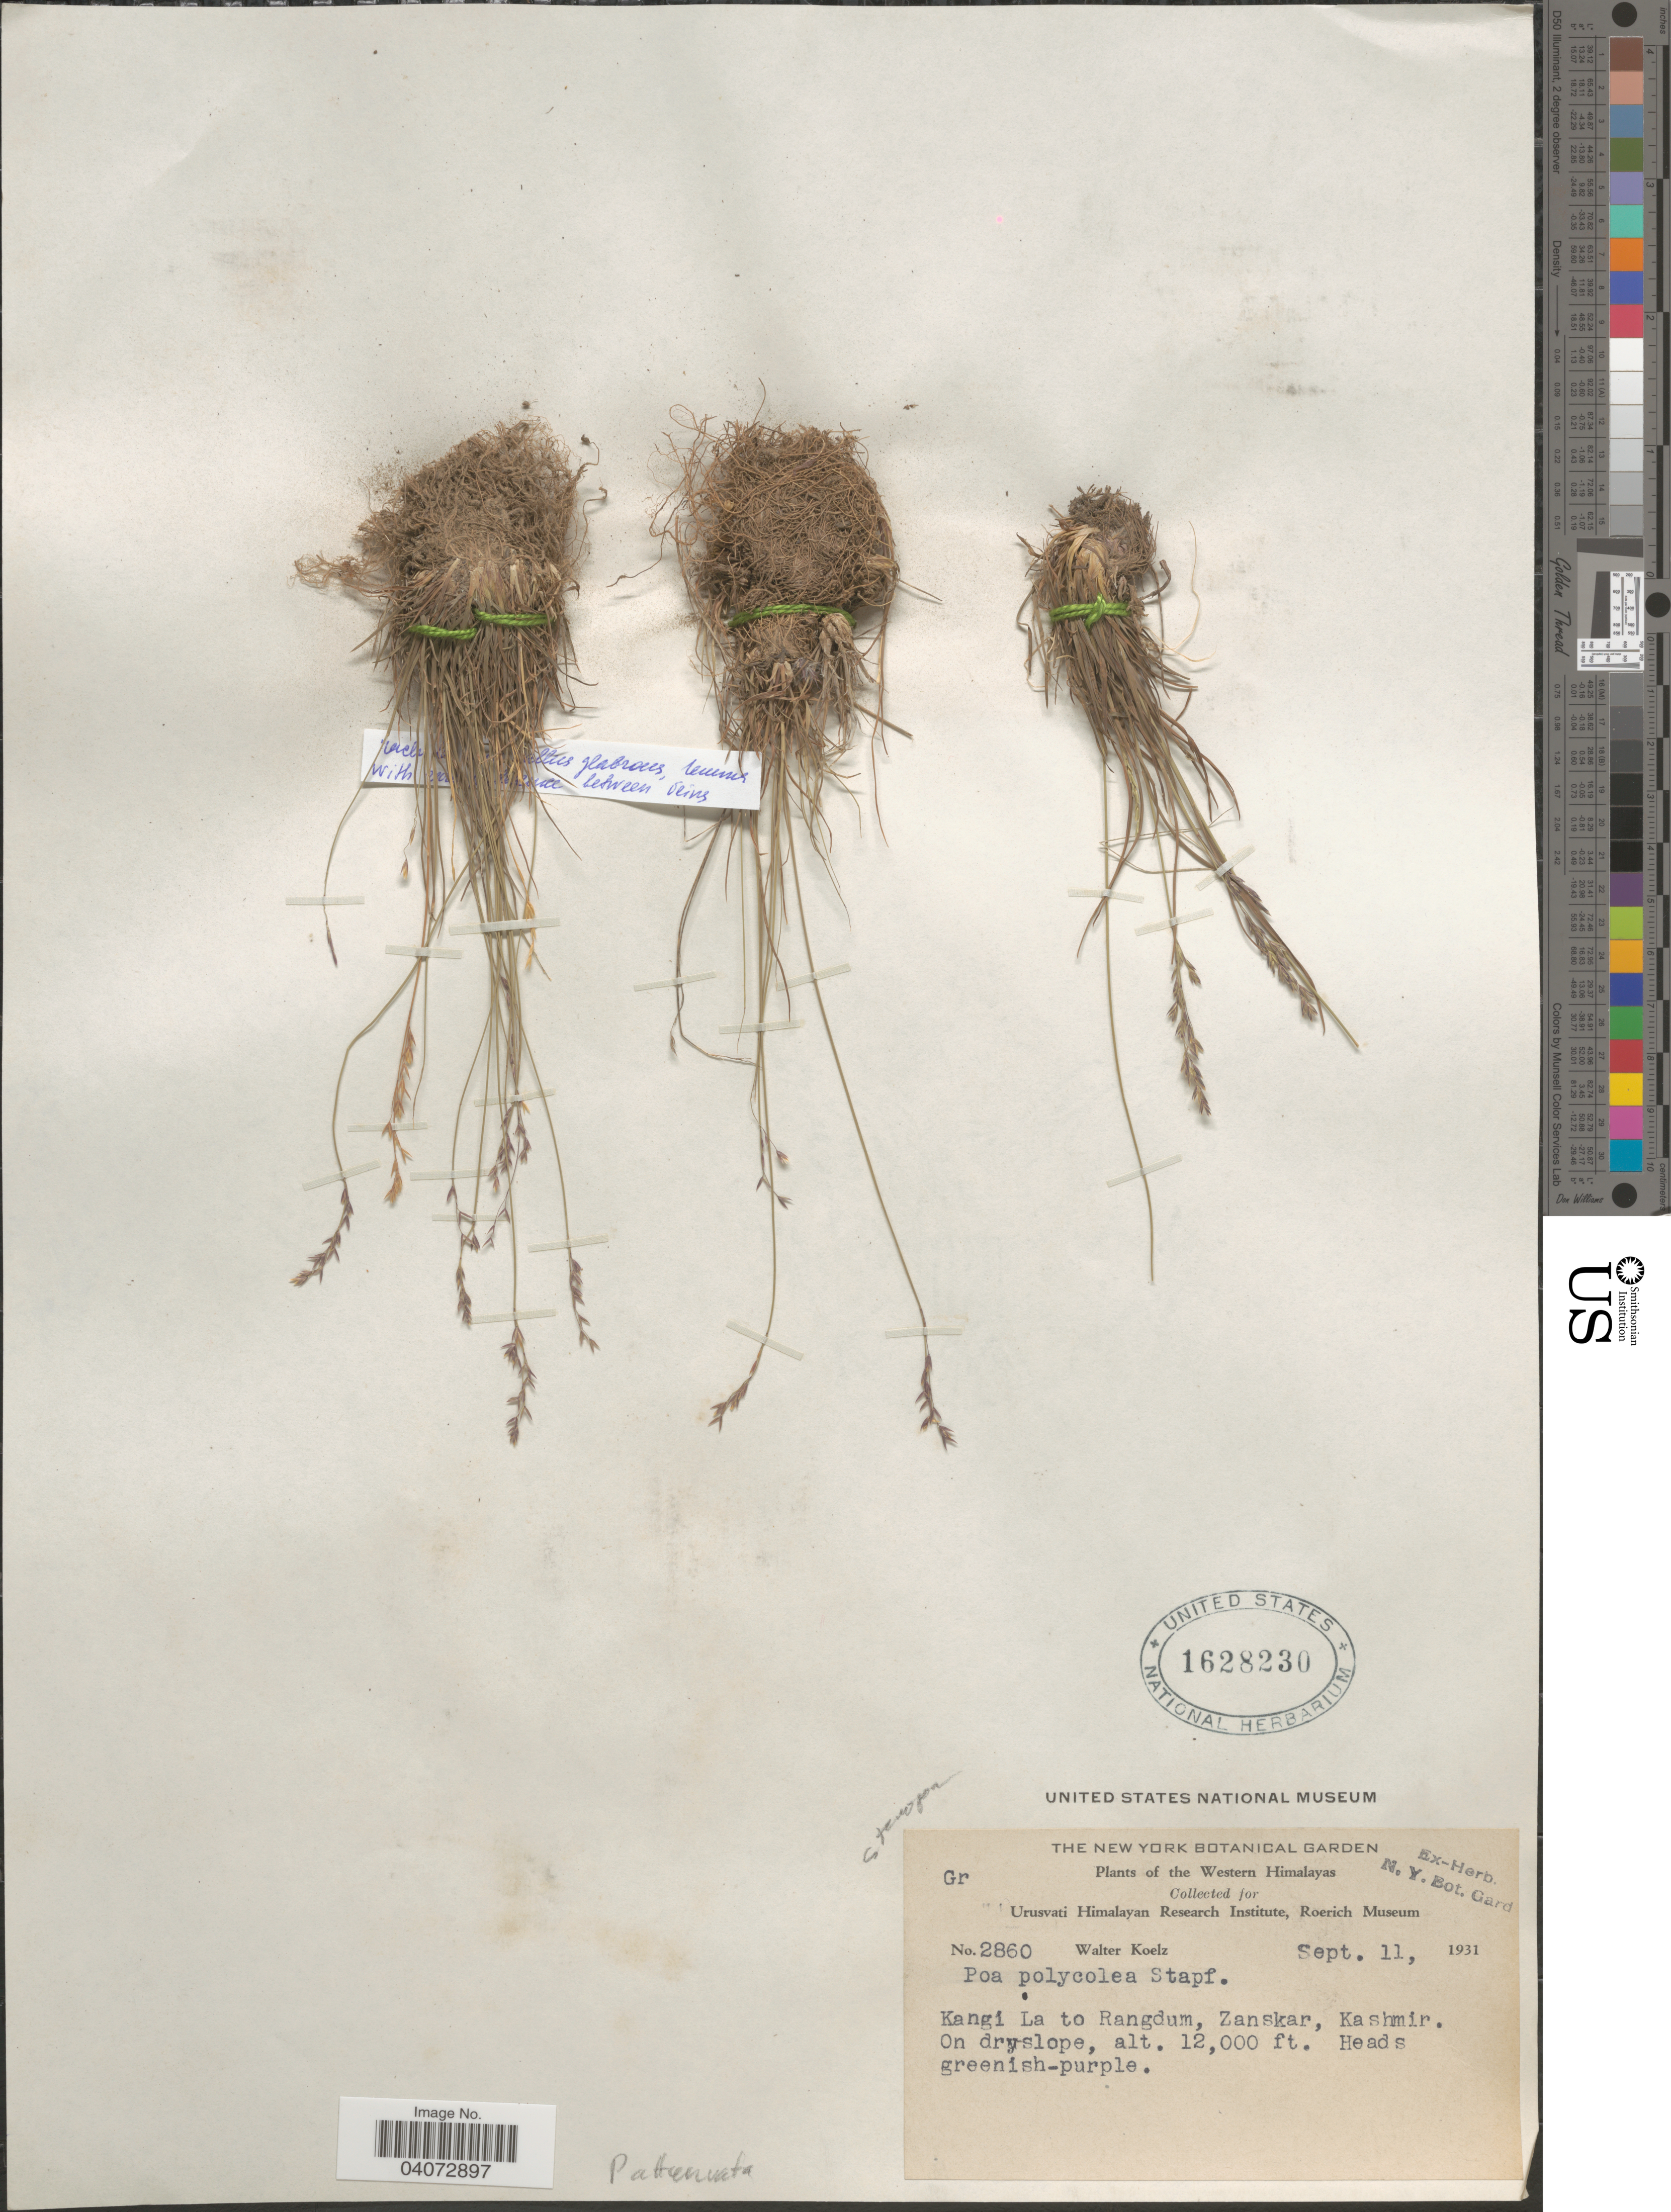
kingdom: Plantae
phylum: Tracheophyta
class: Liliopsida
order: Poales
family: Poaceae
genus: Poa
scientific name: Poa albertii subsp. lahulensis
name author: (Bor) Olonova & G.H. Zhu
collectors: W. N. Koelz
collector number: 2860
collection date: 1931-09-11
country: India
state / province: Jammu and Kashmir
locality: The Western Himalayas. Kangi La to Rangdum, Zanskar, Kashmir.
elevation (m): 3658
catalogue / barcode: US 1628230